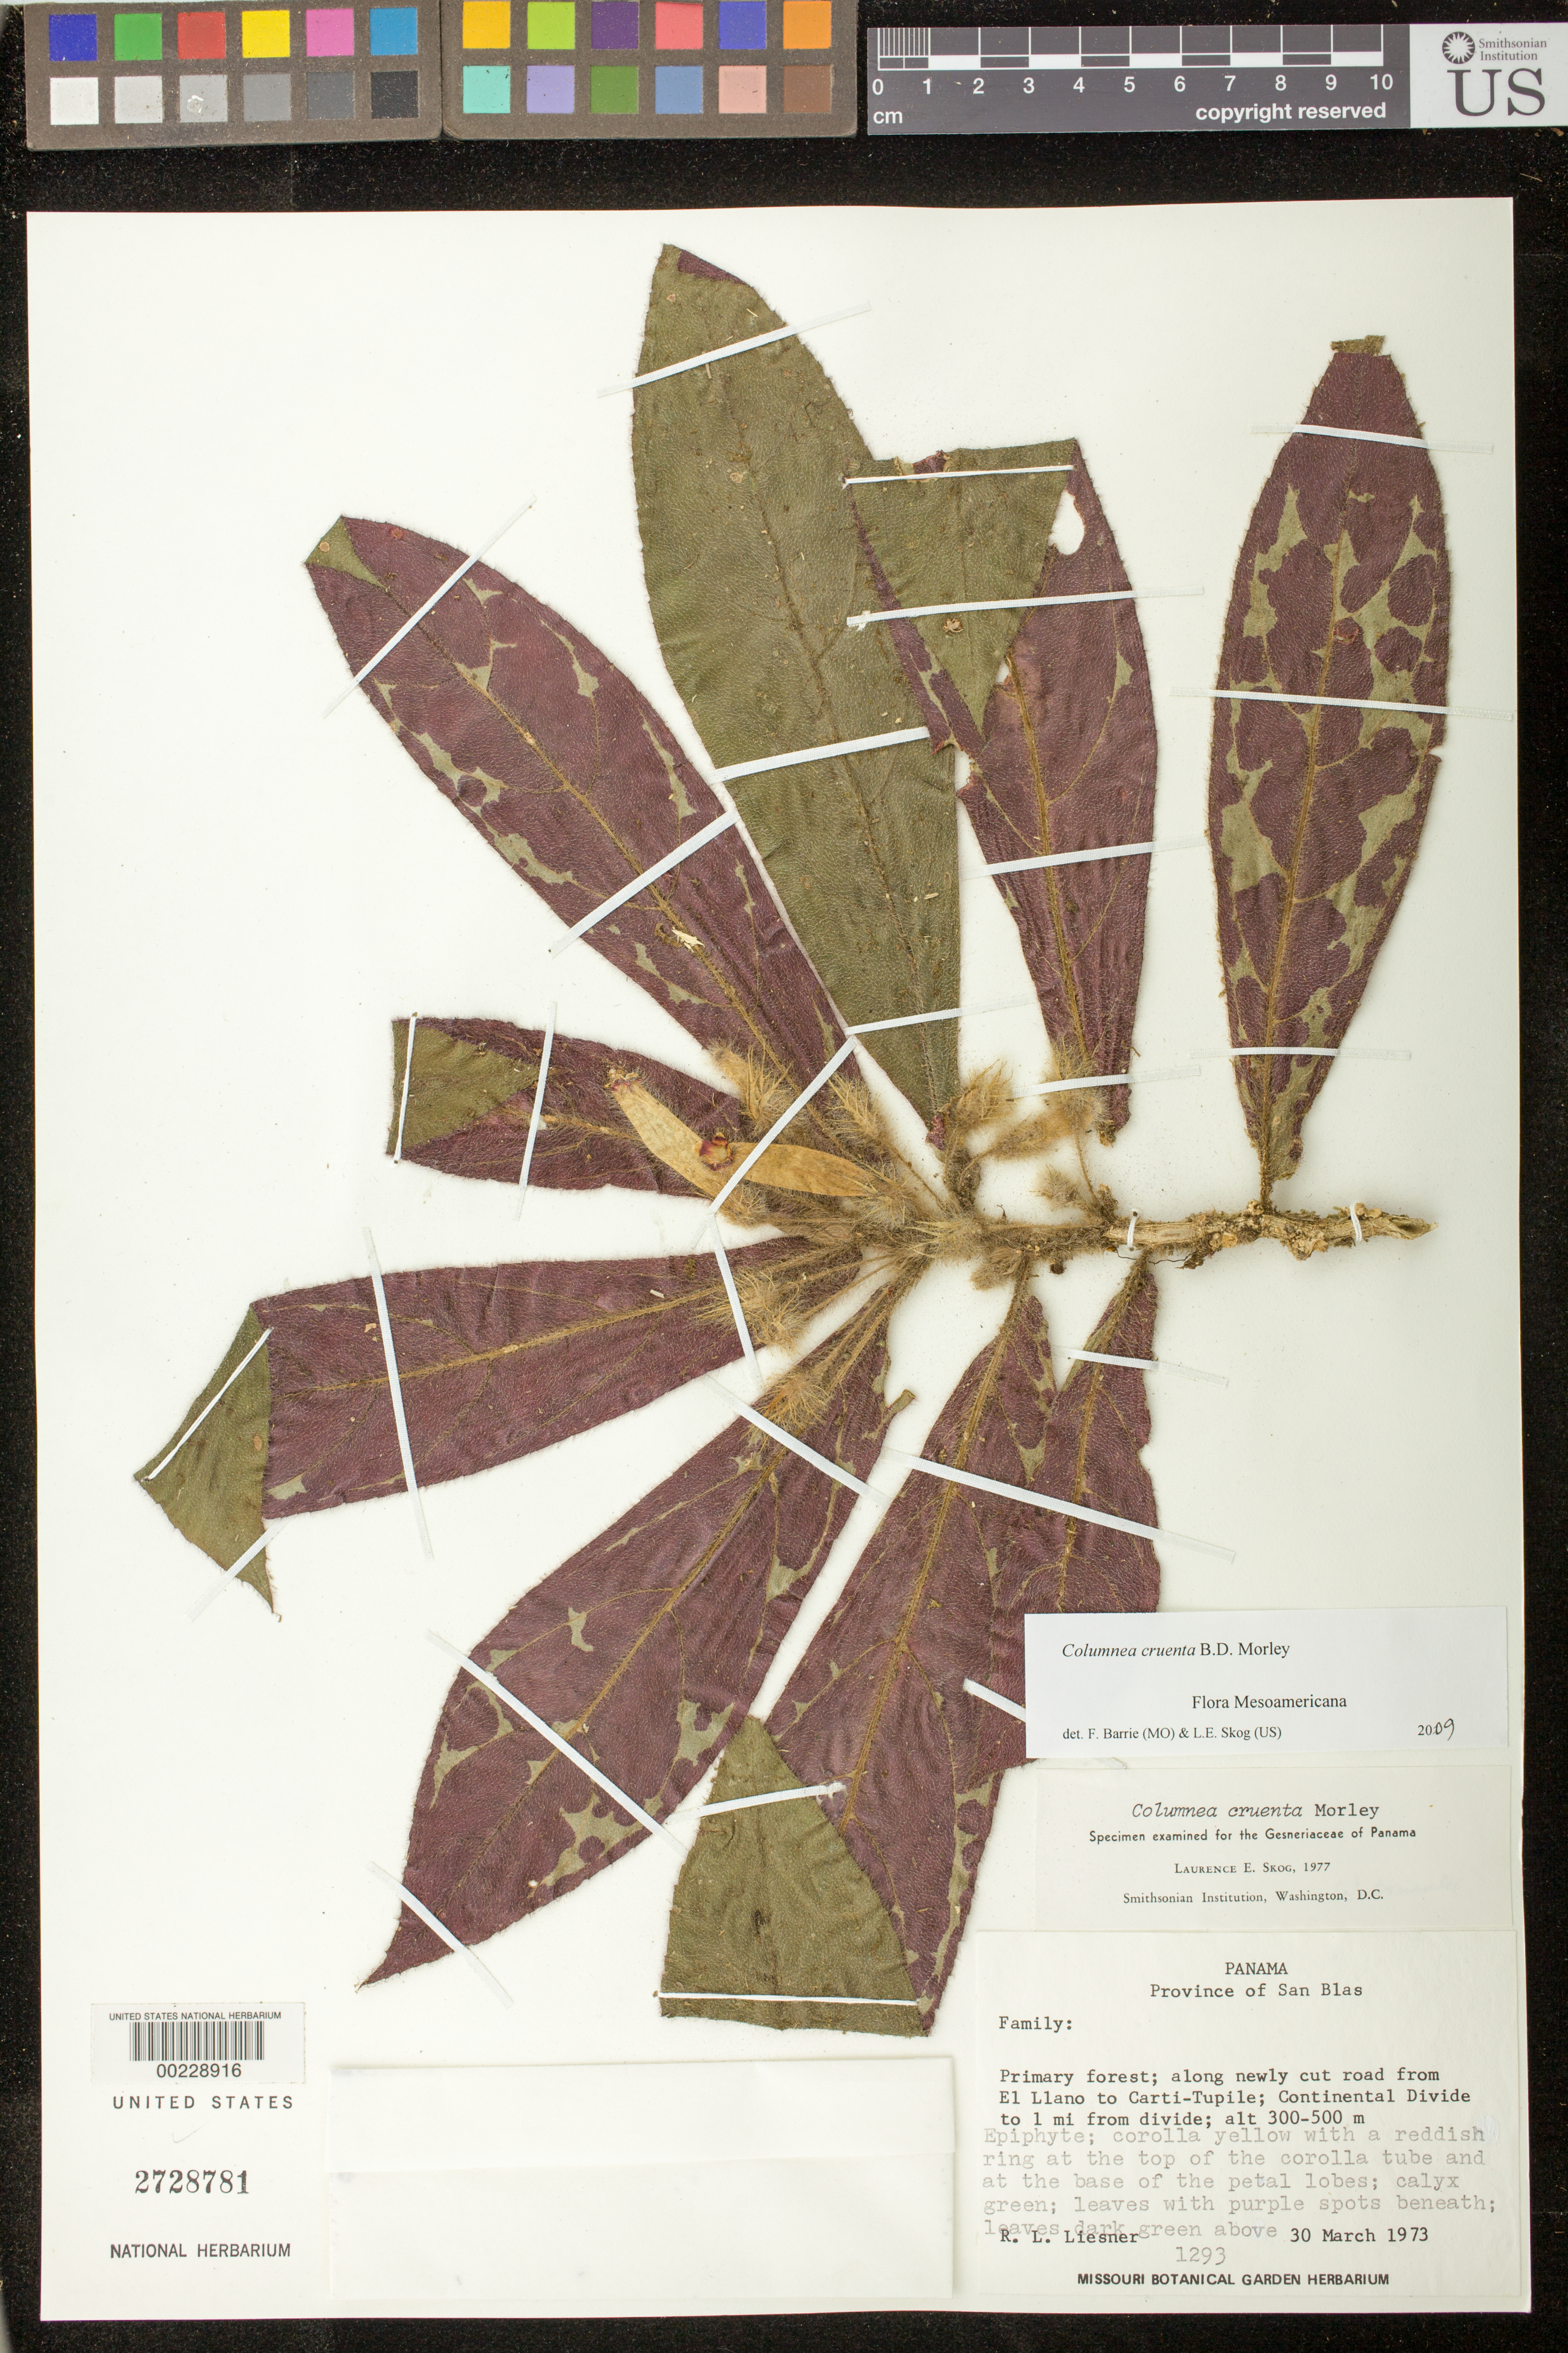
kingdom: Plantae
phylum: Tracheophyta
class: Magnoliopsida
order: Lamiales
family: Gesneriaceae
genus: Columnea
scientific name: Columnea cruenta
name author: B.D. Morley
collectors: R. L. Liesner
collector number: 1293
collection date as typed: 30 Mar 1973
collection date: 1973-03-30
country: Panama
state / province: Kuna Yala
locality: Along newly cut road from El Llano to Carti- Tupile, continental divide to 1 mi from divide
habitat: Primary forest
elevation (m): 300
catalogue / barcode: US 2728781